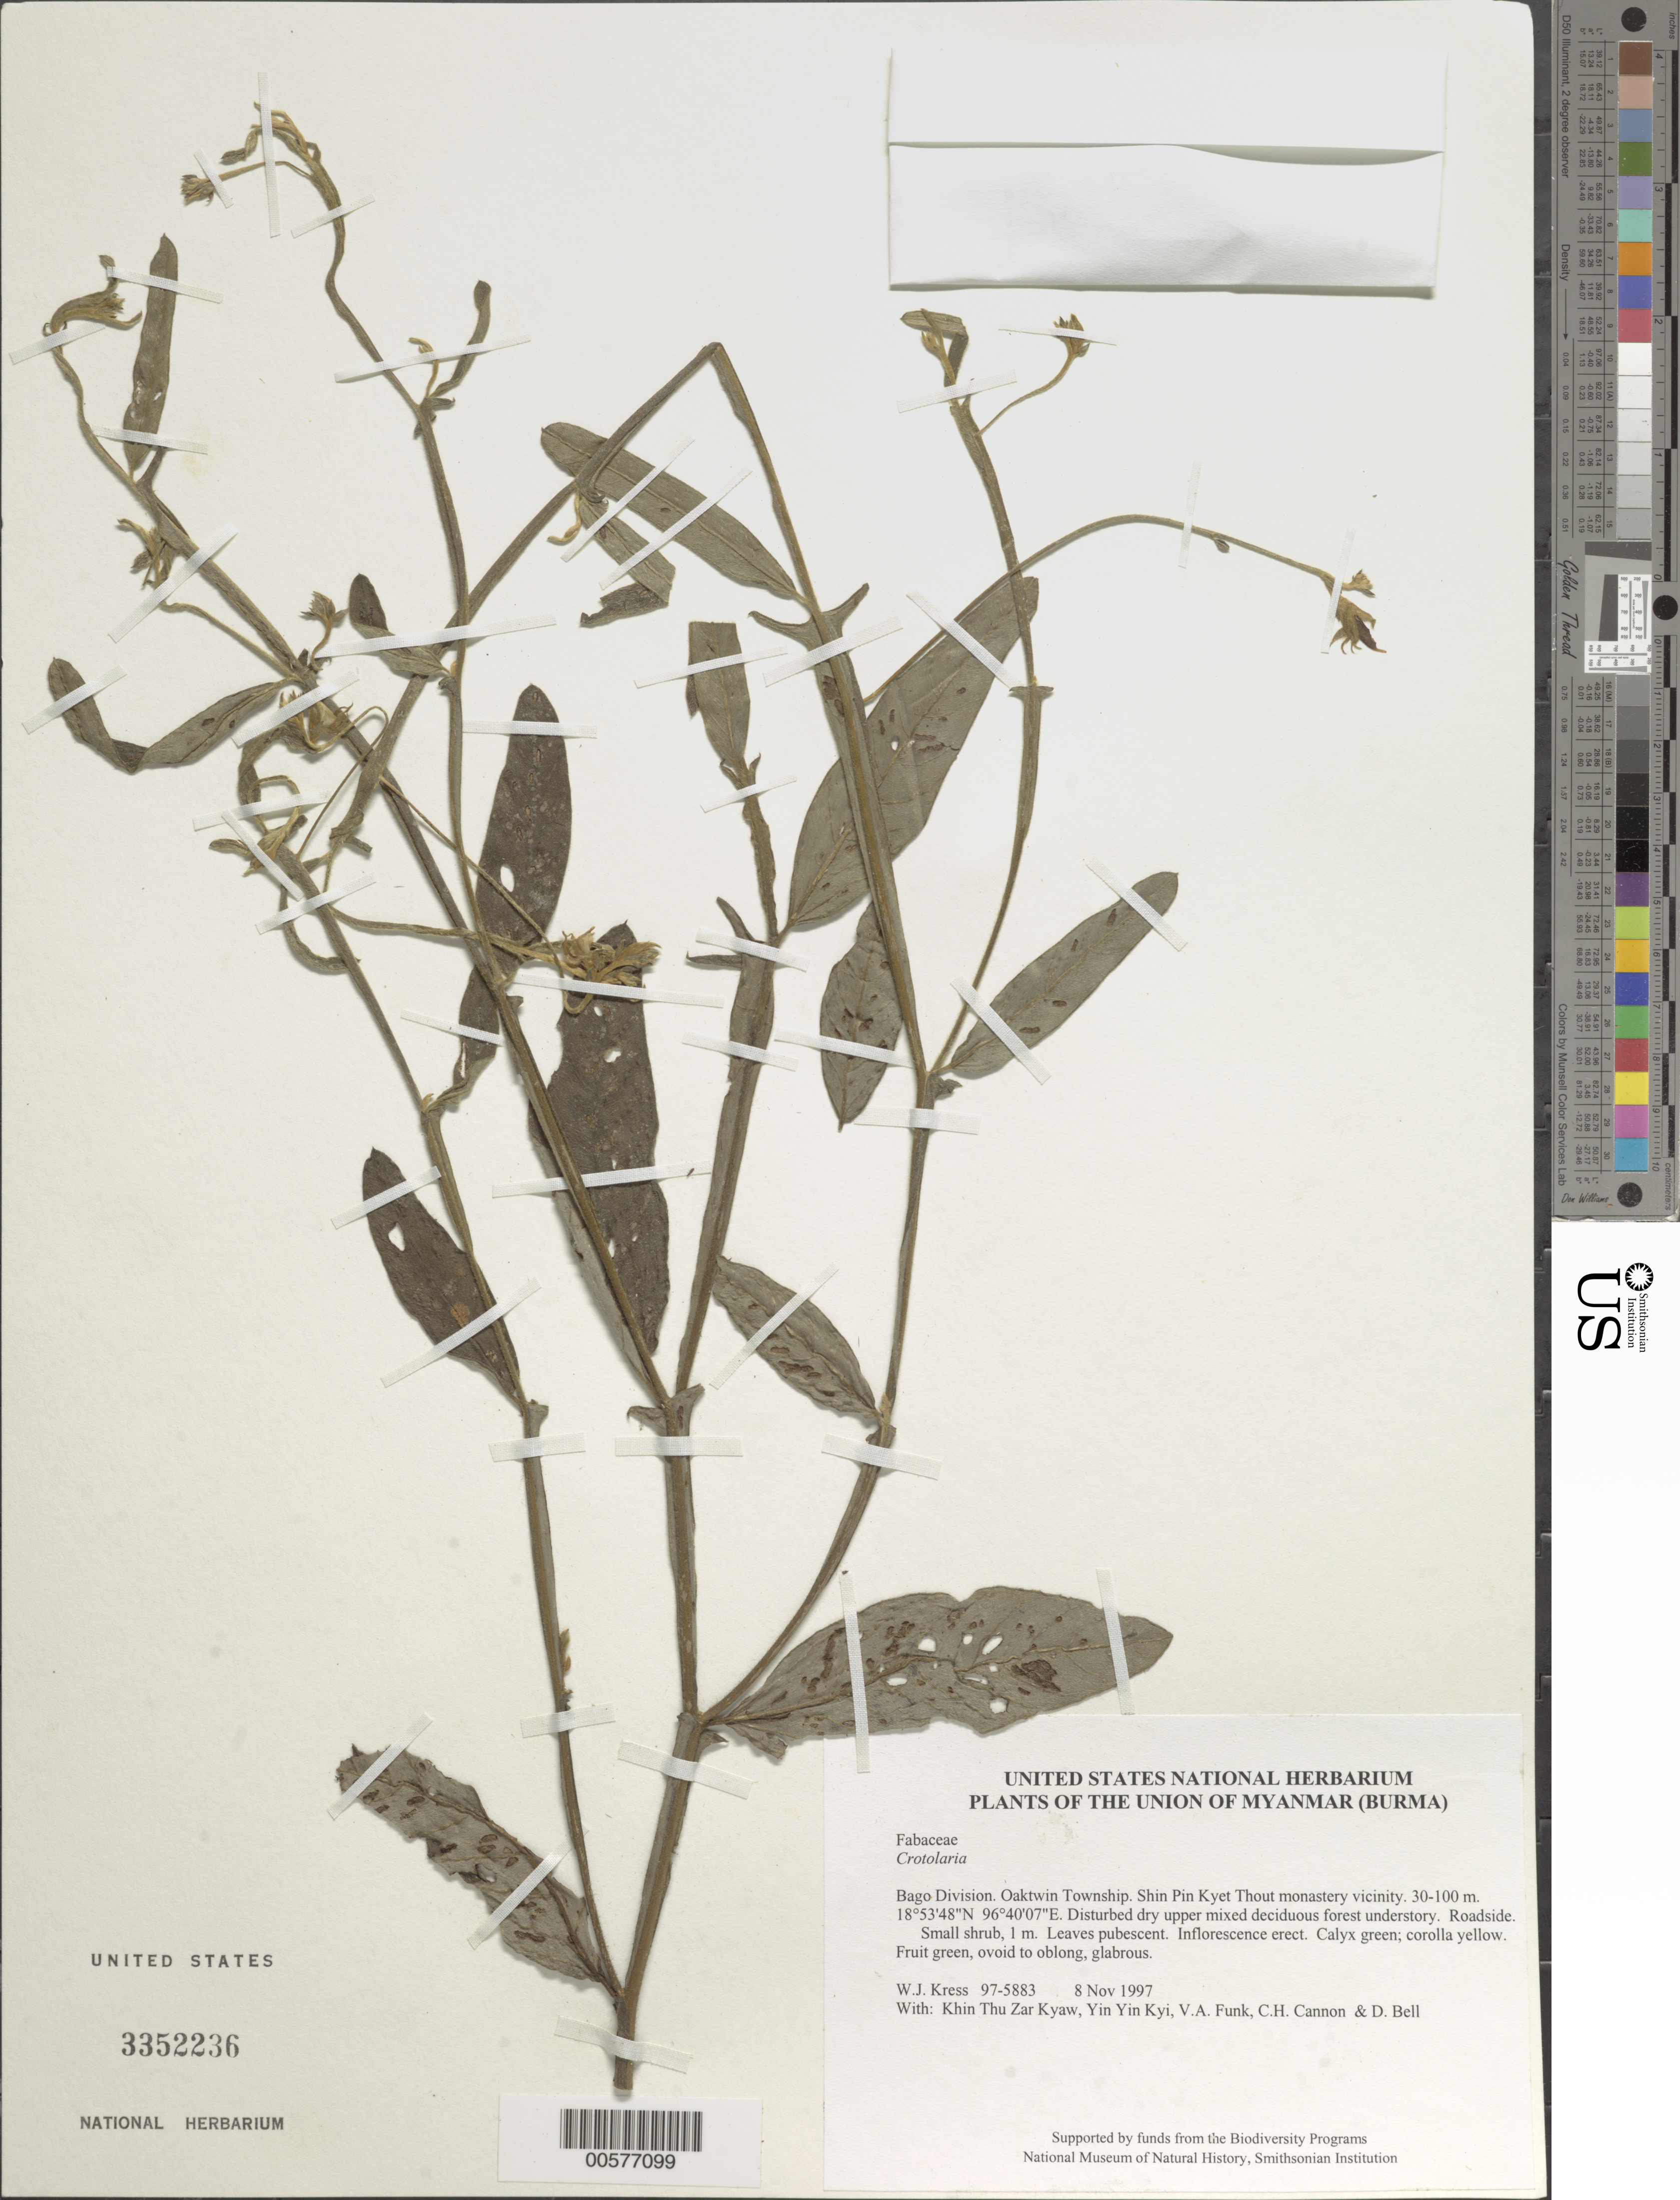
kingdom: Plantae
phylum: Tracheophyta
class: Magnoliopsida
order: Fabales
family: Fabaceae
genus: Crotalaria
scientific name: Crotalaria sp.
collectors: W. J. Kress, Khin Thu Zar Kyaw, Yin Yin Kyi, V. Funk, C. H. Cannon & D. A. Bell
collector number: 97-5883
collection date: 1997-11-08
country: Myanmar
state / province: Bago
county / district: Oaktwin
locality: Shin Pin Kyet Thout monastery vicinity.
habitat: Disturbed dry upper mixed deciduous forest understory. Roadside.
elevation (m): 30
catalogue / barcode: US 3352236